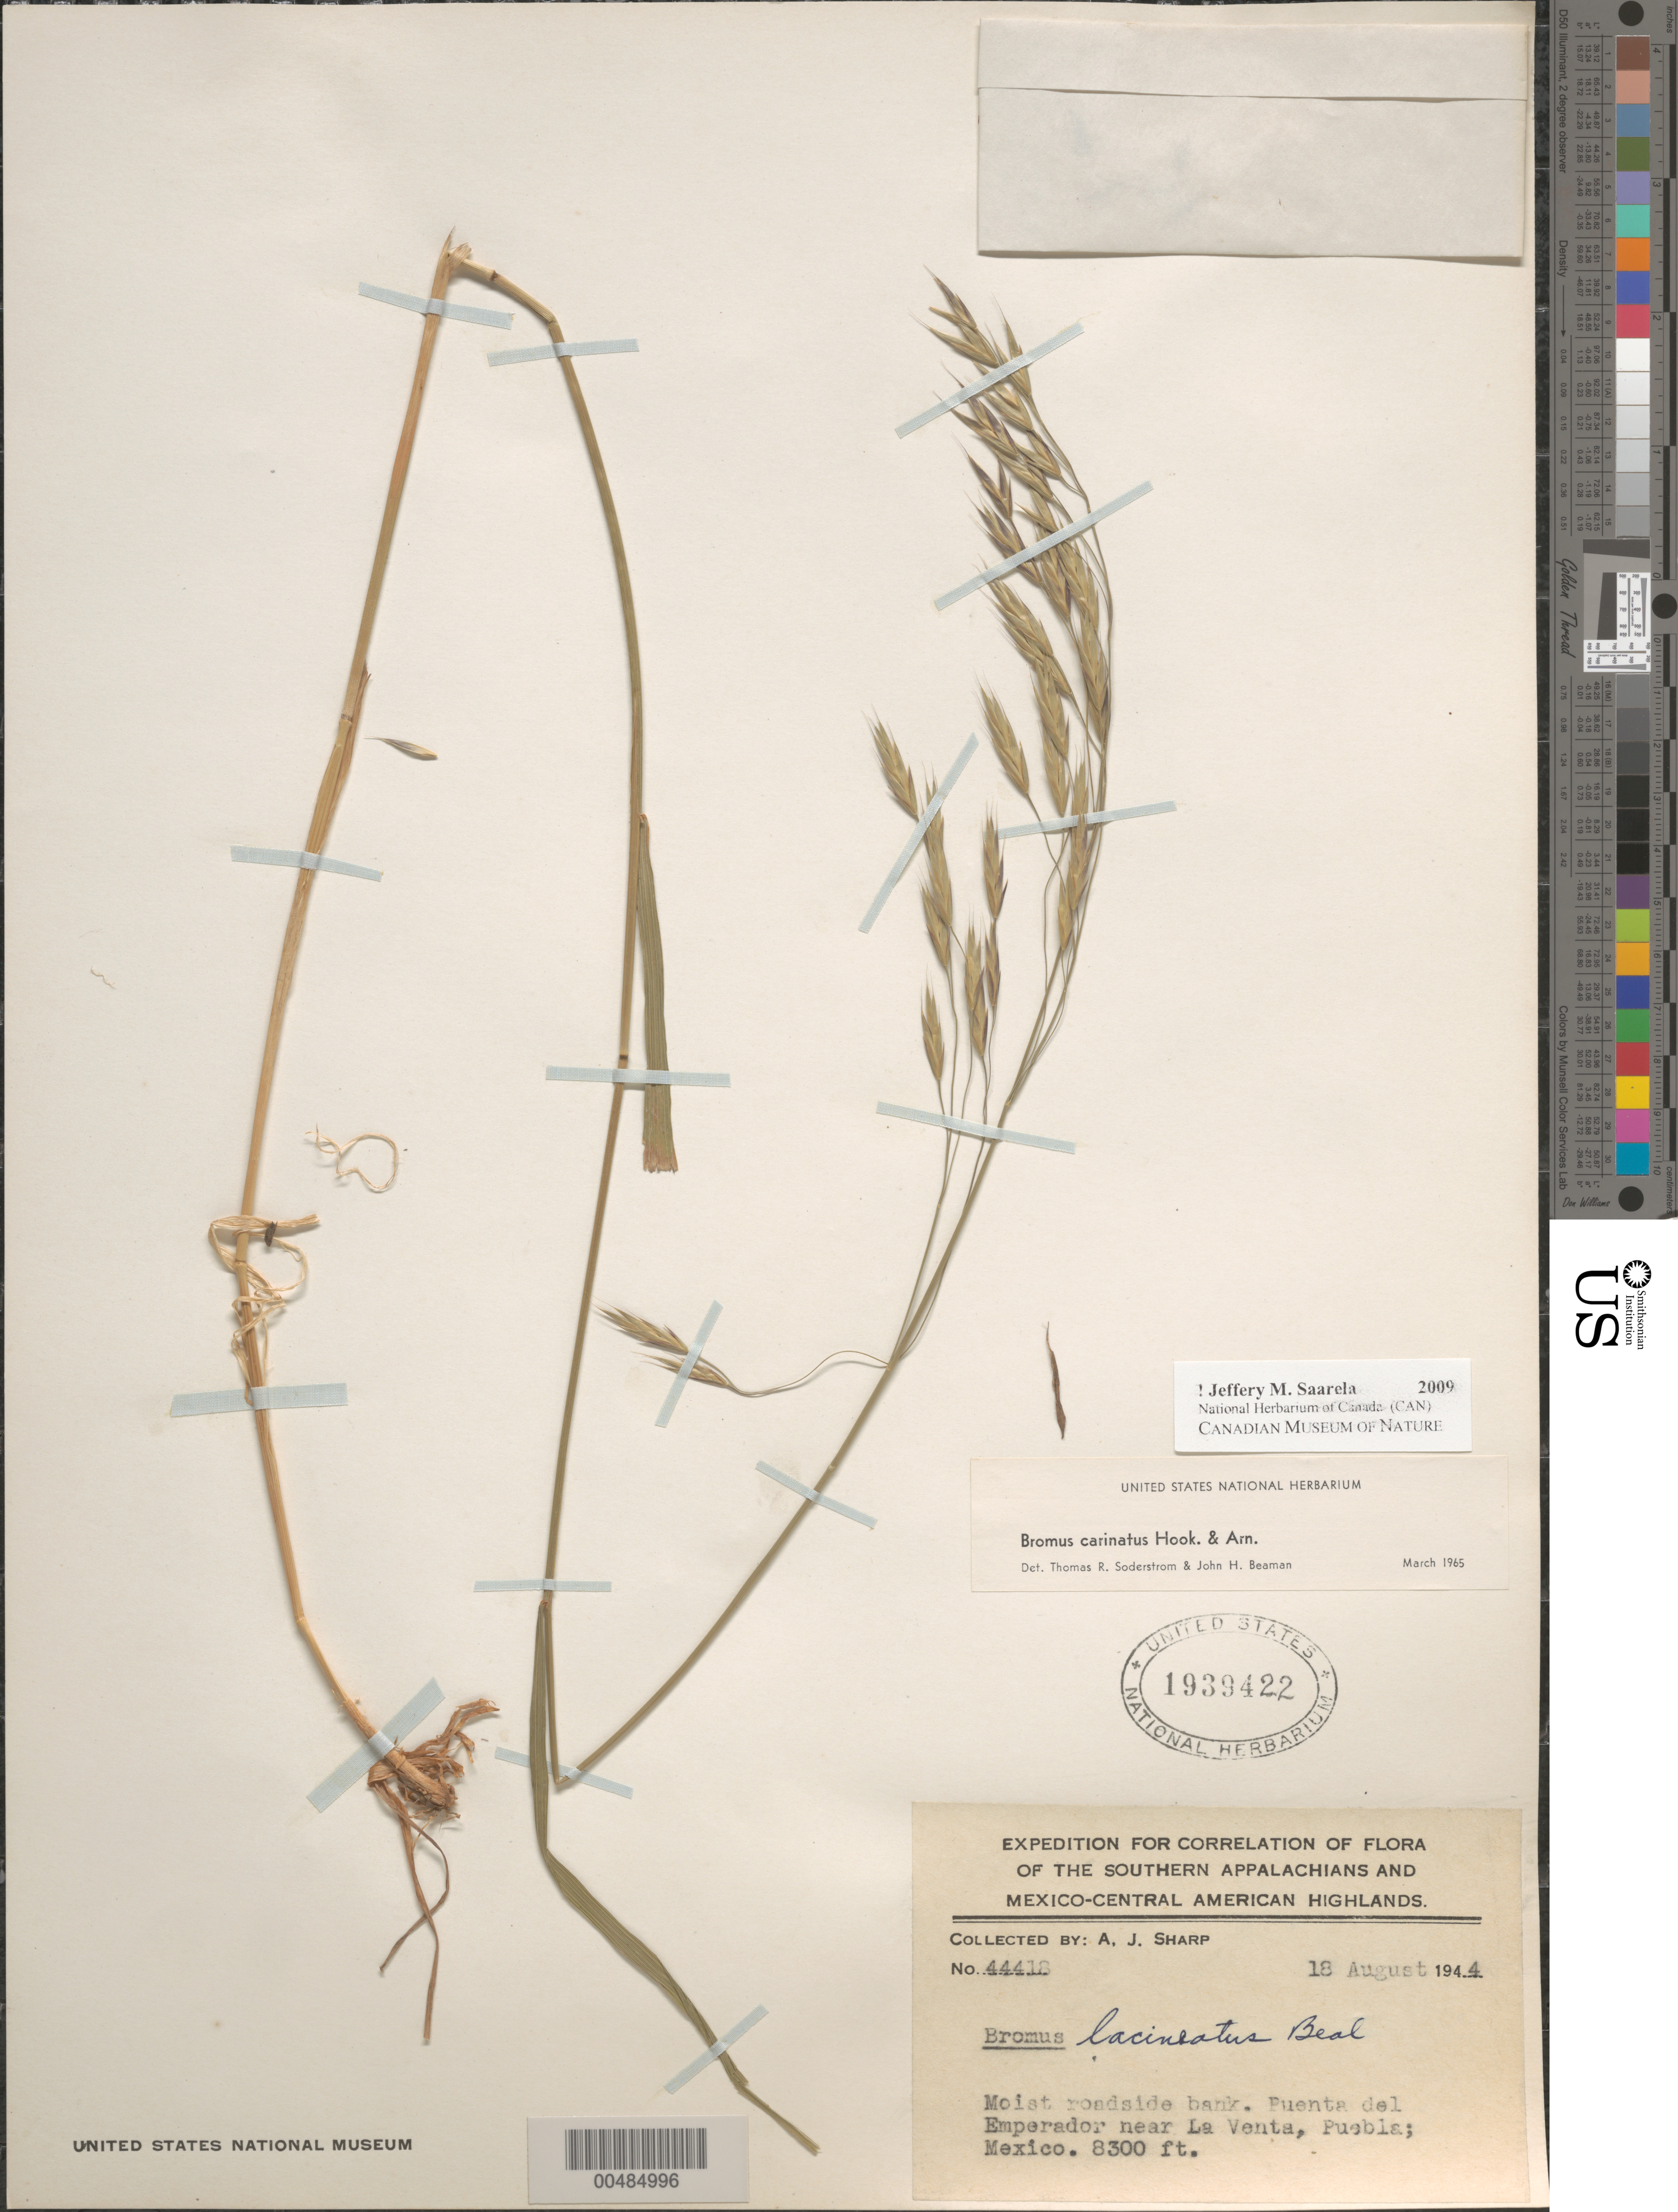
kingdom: Plantae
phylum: Tracheophyta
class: Liliopsida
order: Poales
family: Poaceae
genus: Bromus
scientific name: Bromus carinatus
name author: Hook. & Arn.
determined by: Soderstrom, T. R.; Beaman, J. H.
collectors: A. J. Sharp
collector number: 44418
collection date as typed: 18 Aug 1944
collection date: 1944-08-18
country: Mexico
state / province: Puebla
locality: Puenta del Emperador, near La Venta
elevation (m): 2530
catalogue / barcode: US 1939422